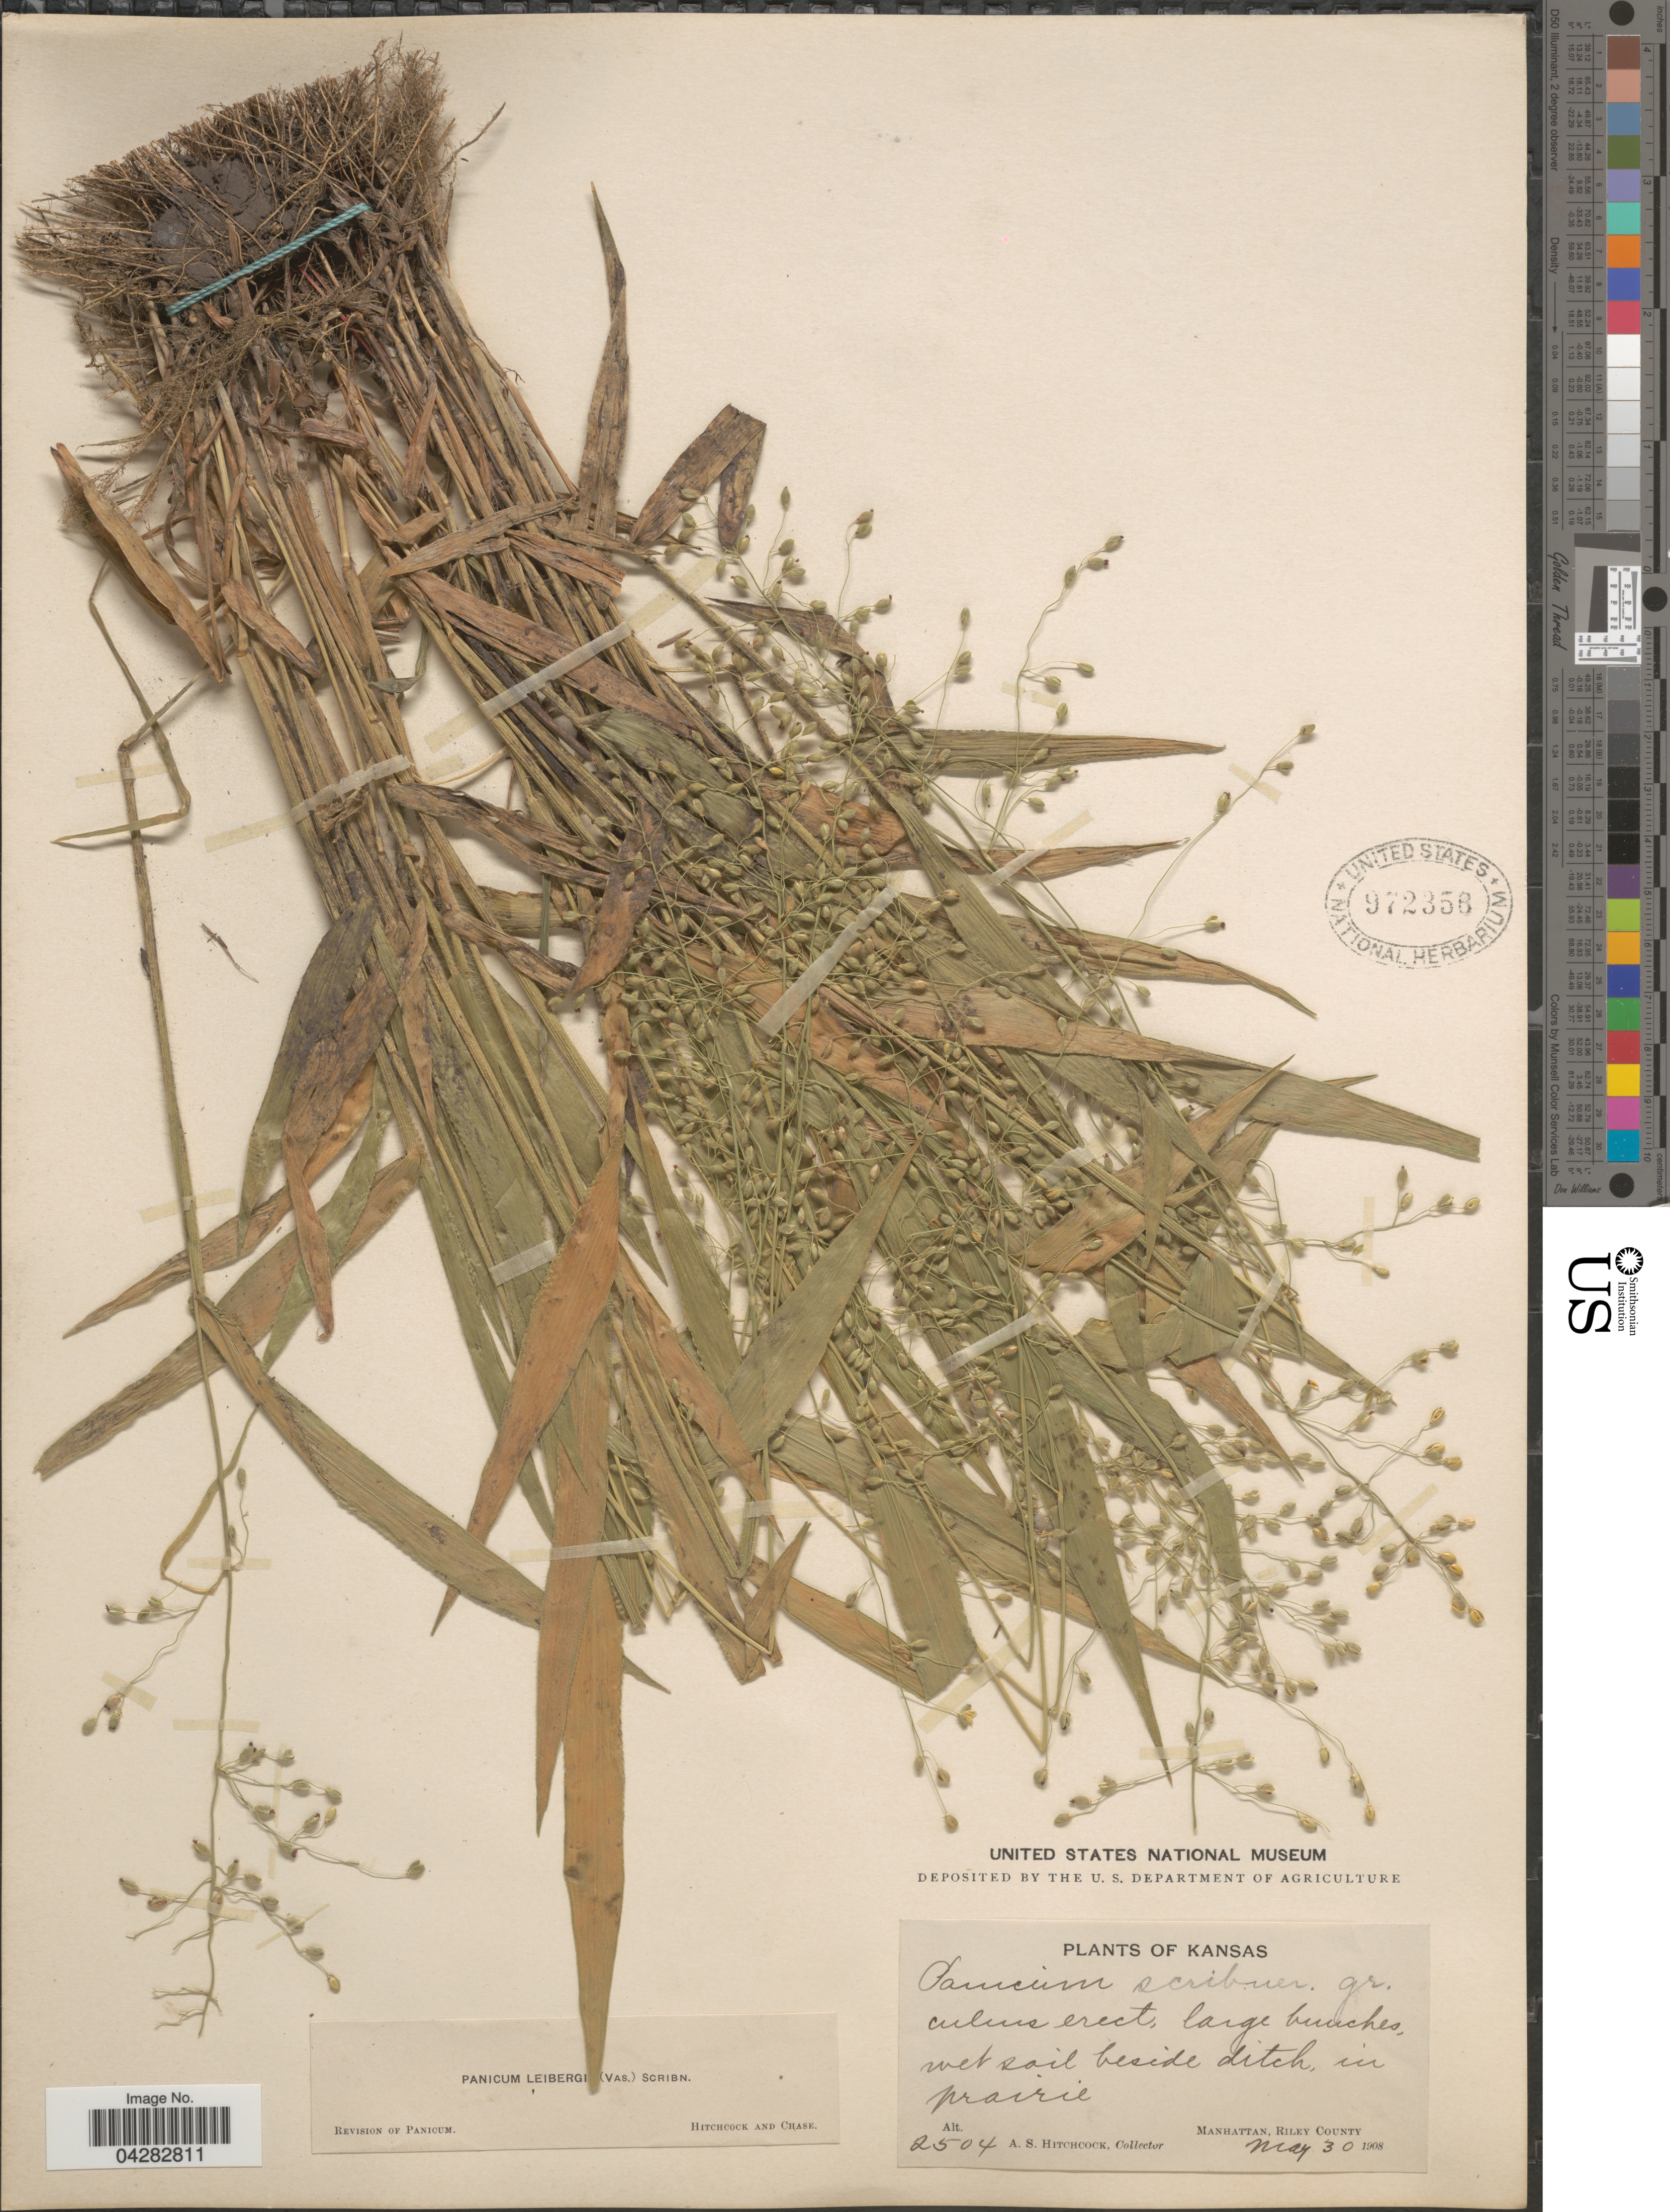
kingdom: Plantae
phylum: Tracheophyta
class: Liliopsida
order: Poales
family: Poaceae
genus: Dichanthelium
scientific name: Dichanthelium leibergii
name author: (Vasey) Gould & C.A. Clark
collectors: A. S. Hitchcock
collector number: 2504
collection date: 1908-05-30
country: United States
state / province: Kansas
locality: In prairie. Manhattan, Riley County.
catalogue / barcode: US 972356